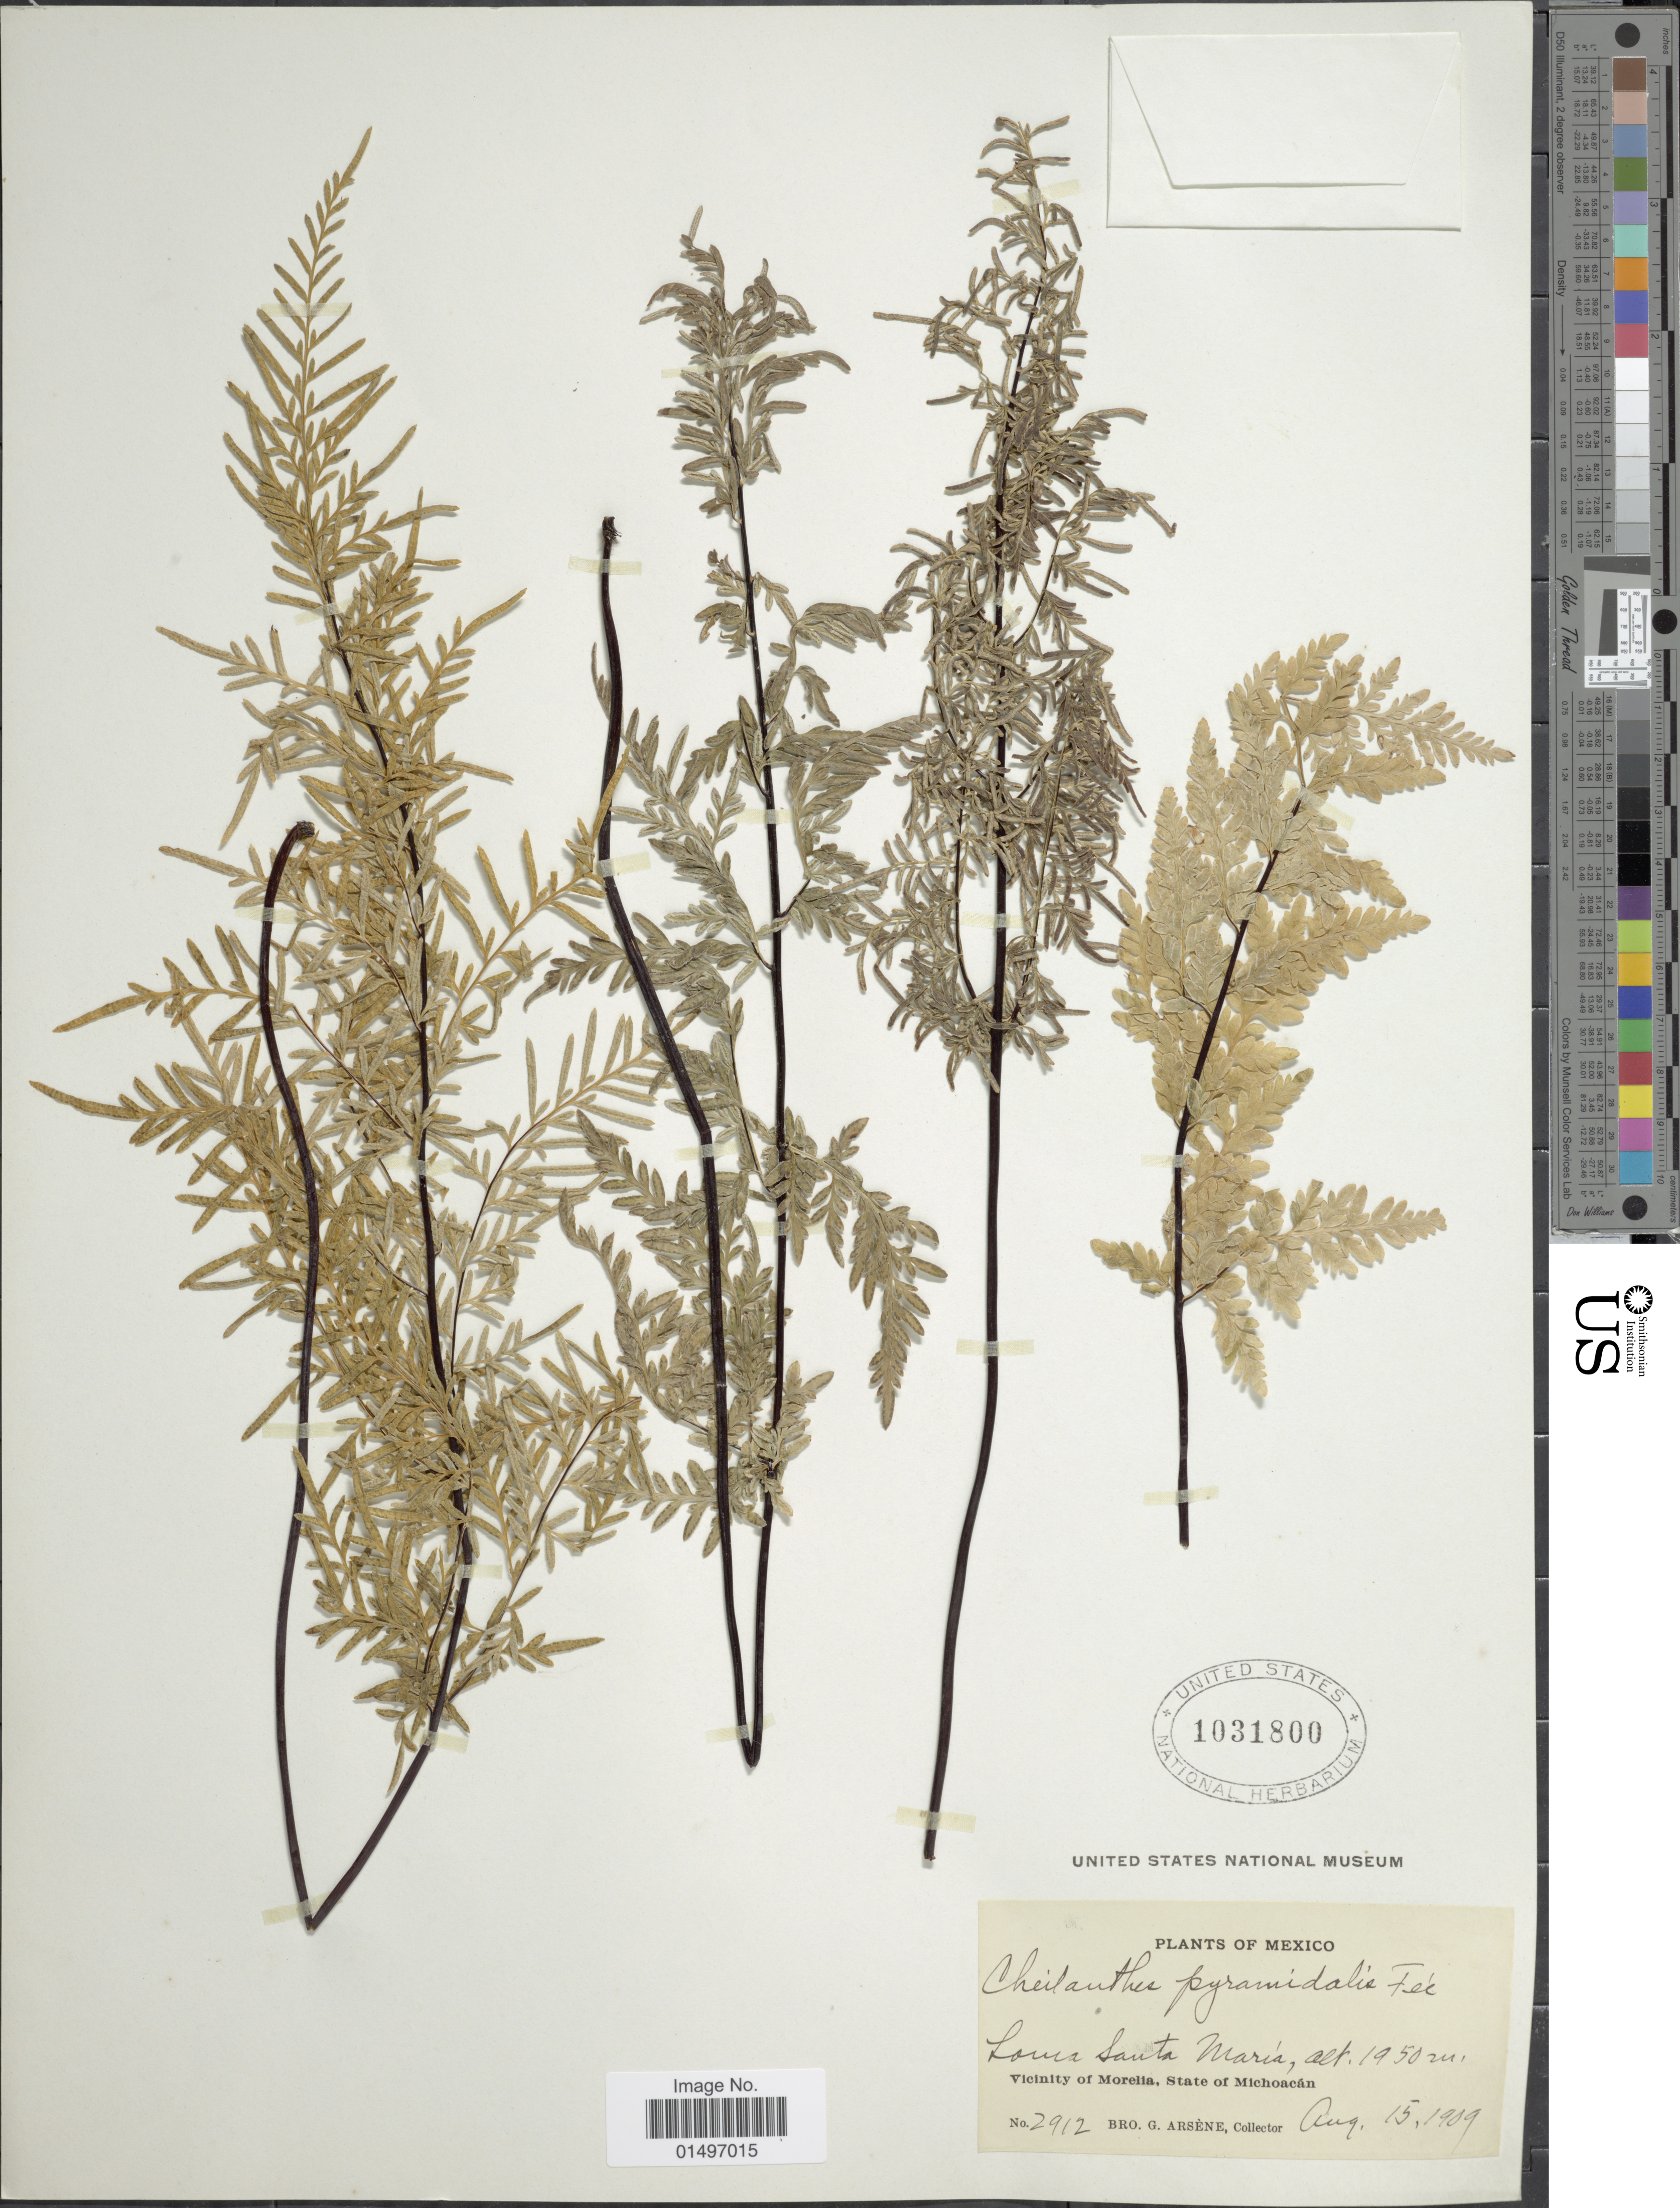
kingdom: Plantae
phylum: Tracheophyta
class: Polypodiopsida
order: Polypodiales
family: Pteridaceae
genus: Gaga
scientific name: Gaga hirsuta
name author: (Link) Fay W. Li & Windham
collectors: Bro. G. Arsène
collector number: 2912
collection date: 1909-08-15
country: Mexico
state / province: Michoacán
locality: Mexico, Vicinity of Morelia, Loma Santa Maria.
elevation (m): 1950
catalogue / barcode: US 1031800